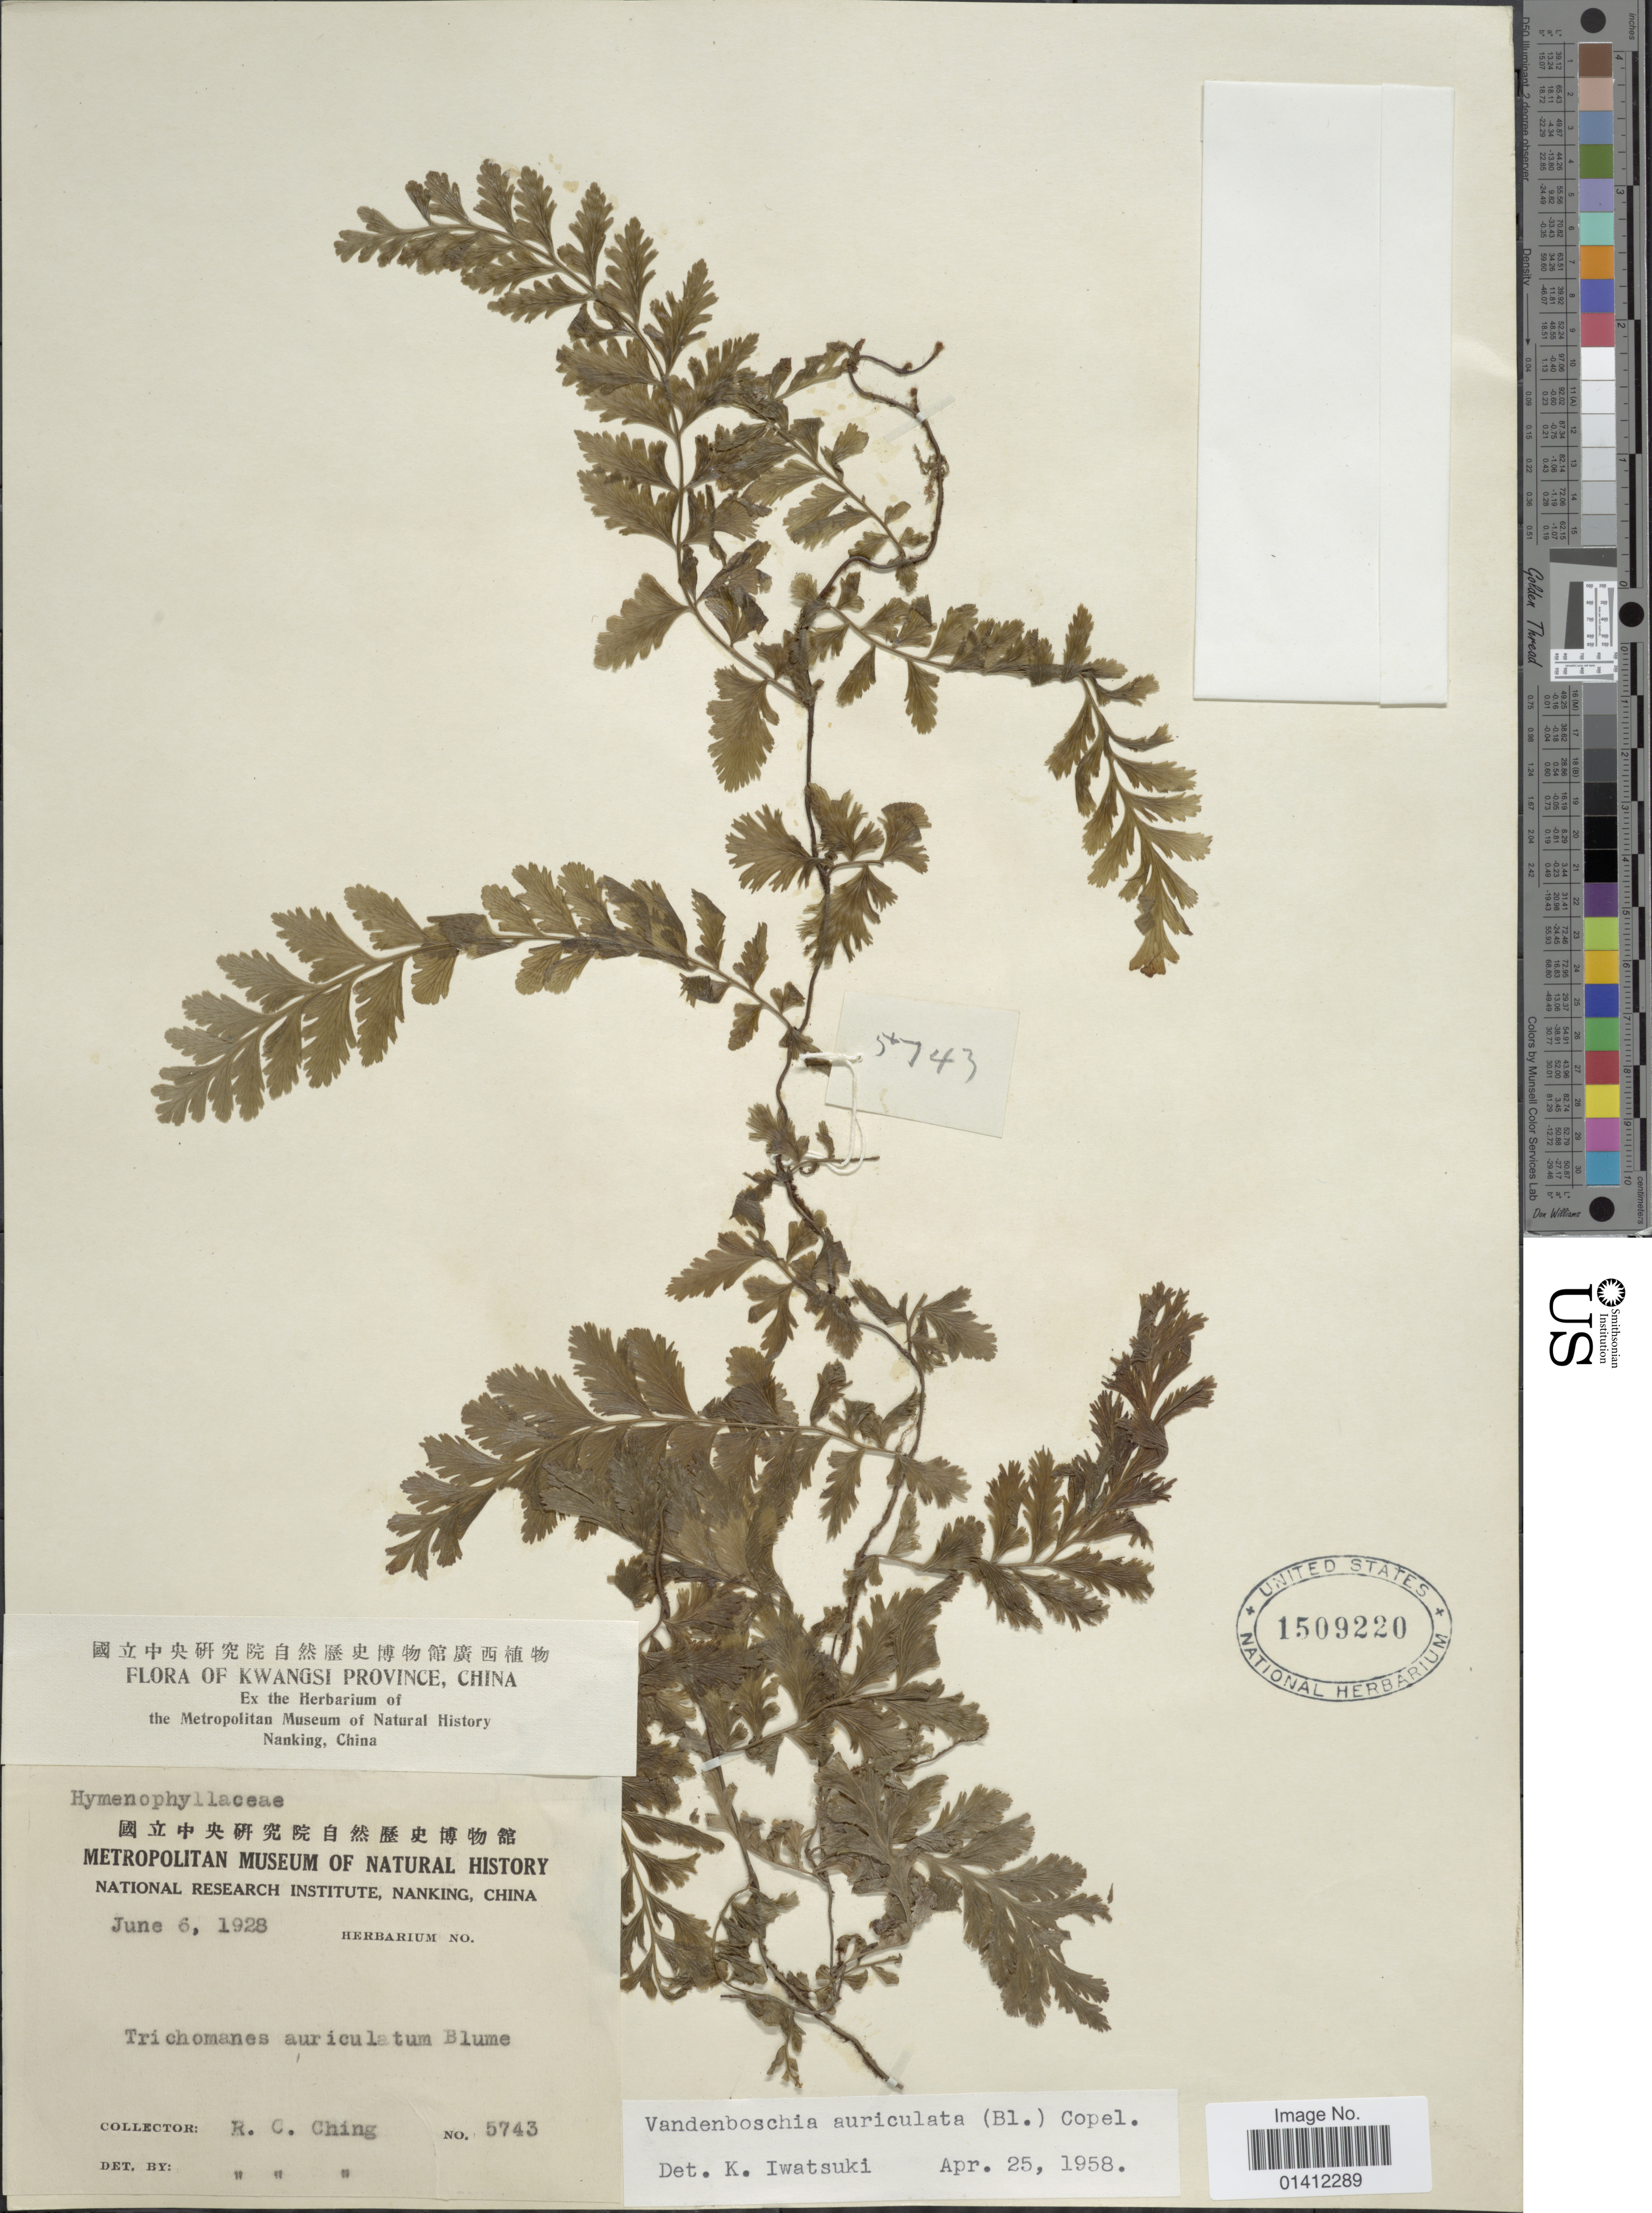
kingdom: Plantae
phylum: Tracheophyta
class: Polypodiopsida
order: Hymenophyllales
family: Hymenophyllaceae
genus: Vandenboschia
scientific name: Vandenboschia auriculata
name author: (Blume) Copel.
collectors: R. C. Ching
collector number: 5743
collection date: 1928-06-06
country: China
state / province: Guangxi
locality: Kwangsi Province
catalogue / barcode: US 1509220